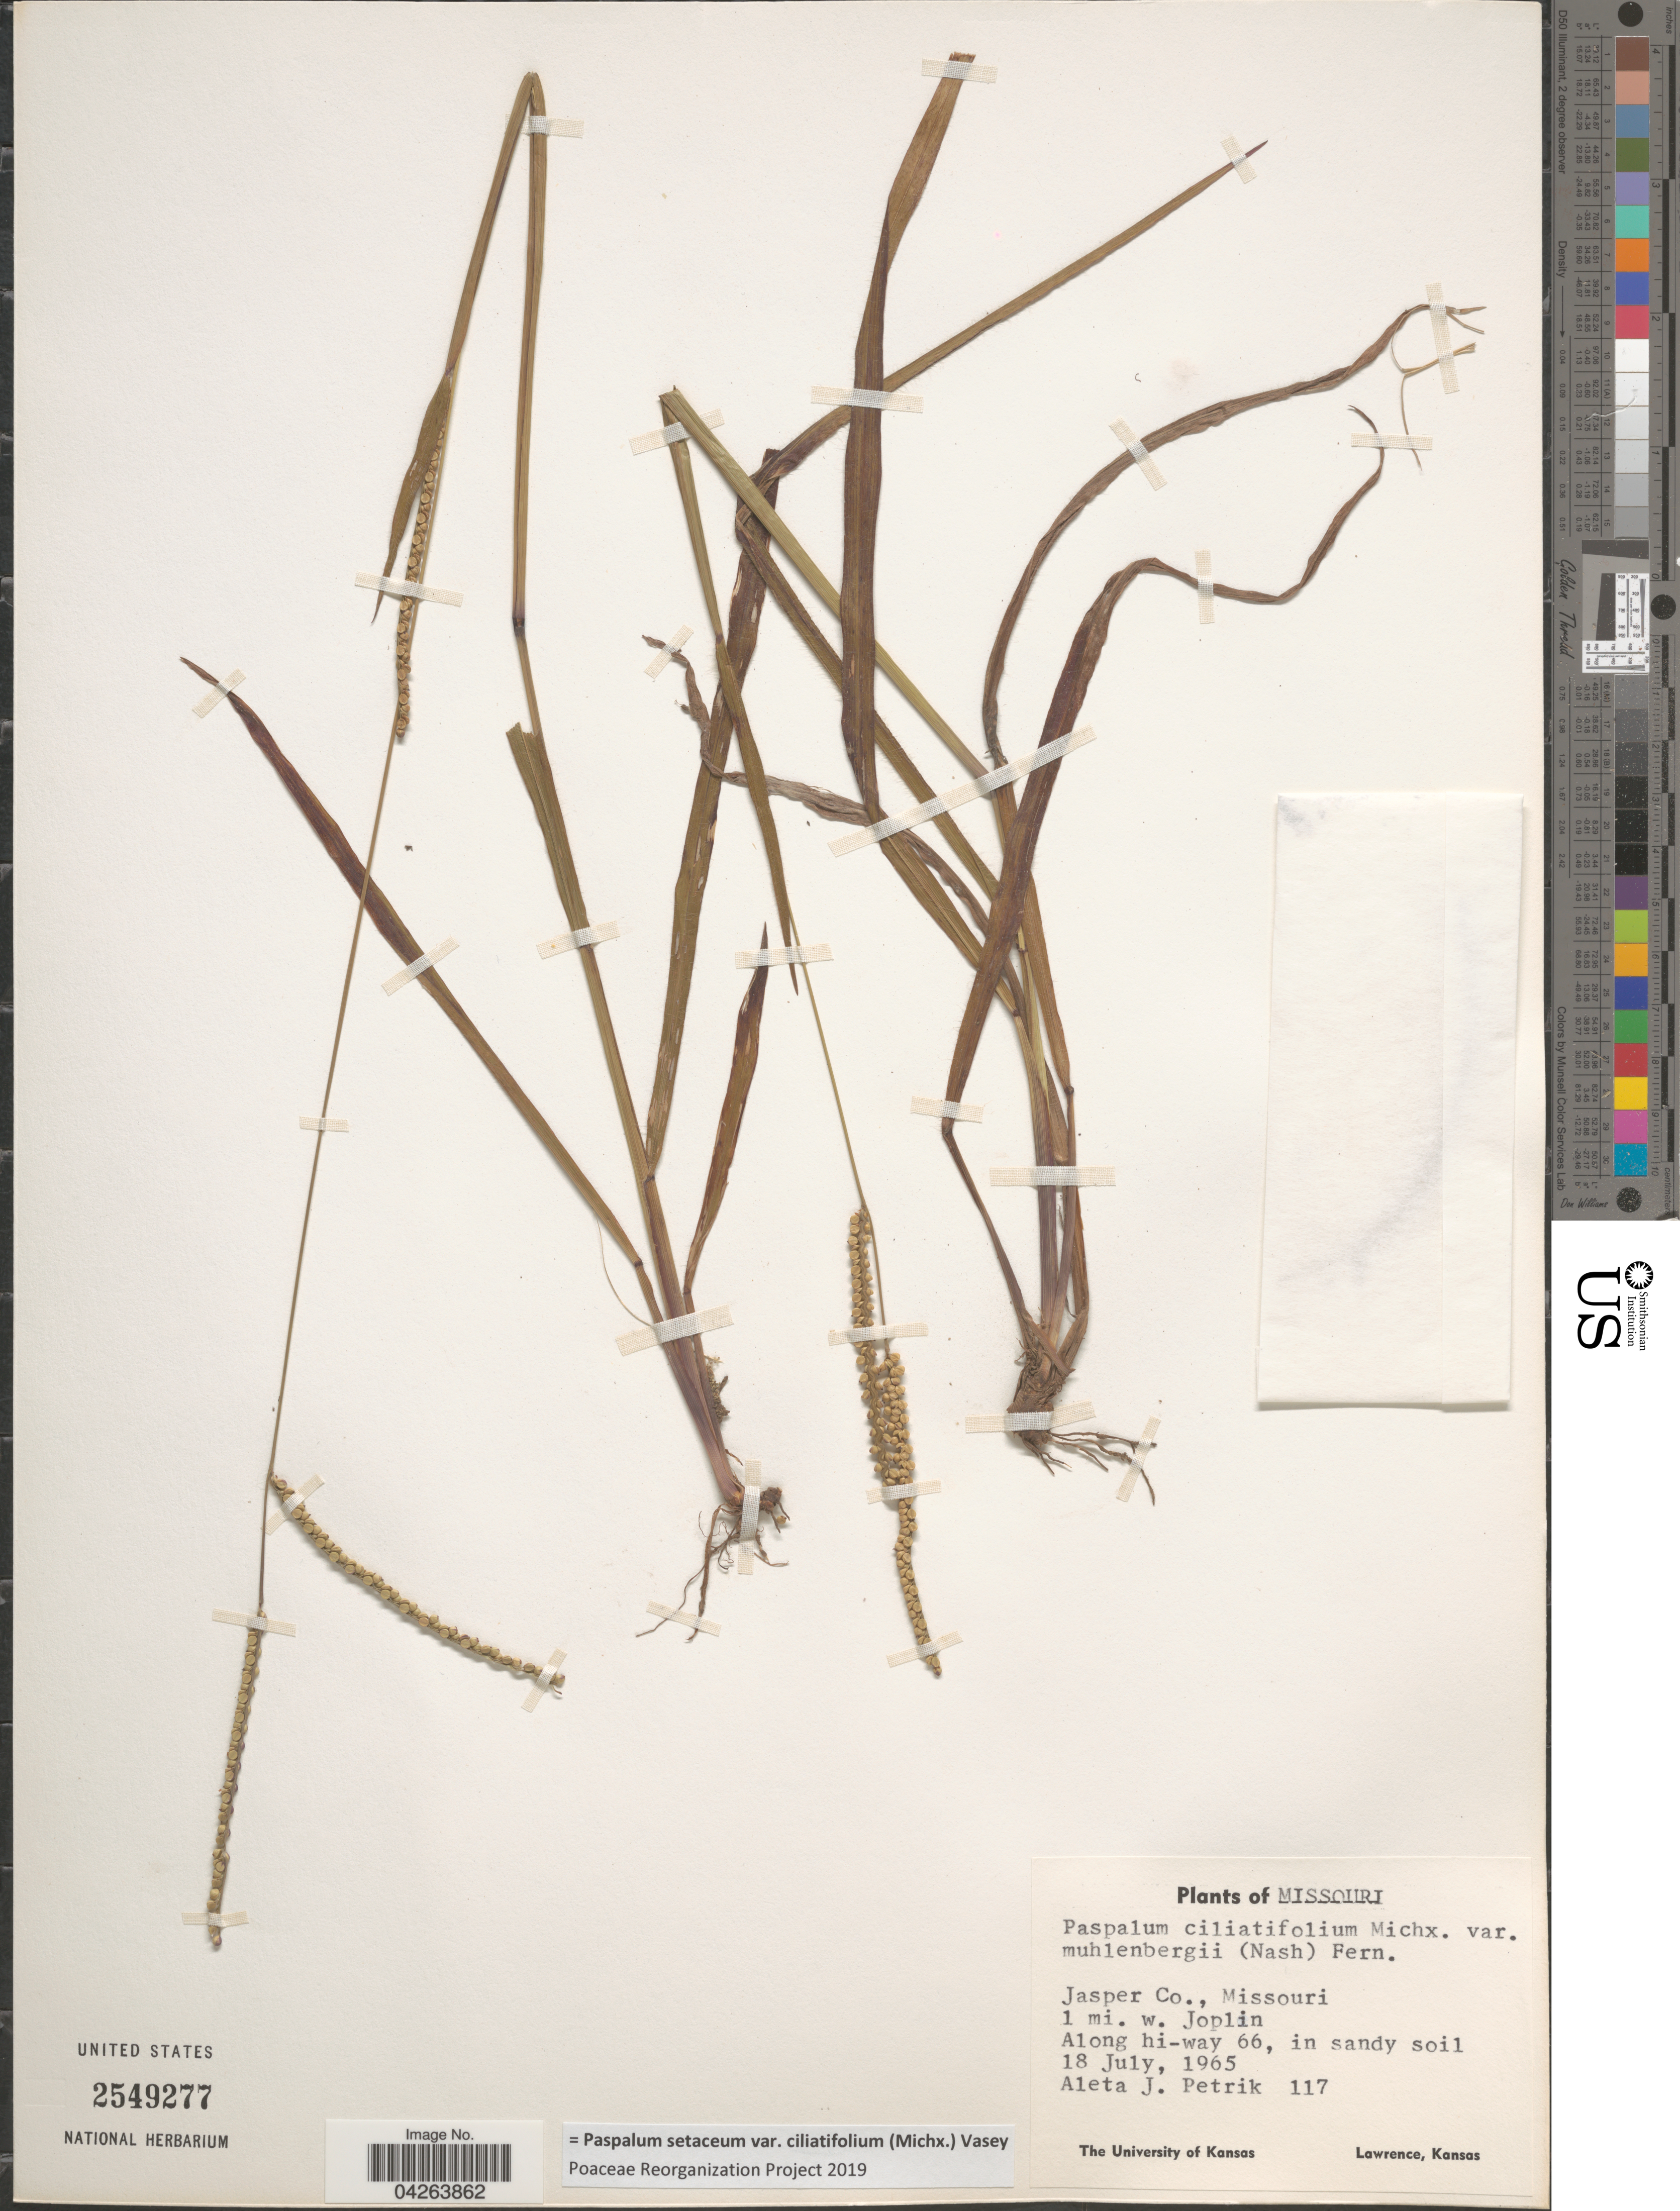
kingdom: Plantae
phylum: Tracheophyta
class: Liliopsida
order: Poales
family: Poaceae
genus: Paspalum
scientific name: Paspalum setaceum var. ciliatifolium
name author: (Michx.) Vasey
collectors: A. Petrik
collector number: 117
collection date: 1965-07-18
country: United States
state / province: Missouri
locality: Jasper Co., 1 mi. w. Joplin. Along hi-way 66, in sandy soil.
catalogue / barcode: US 2549277